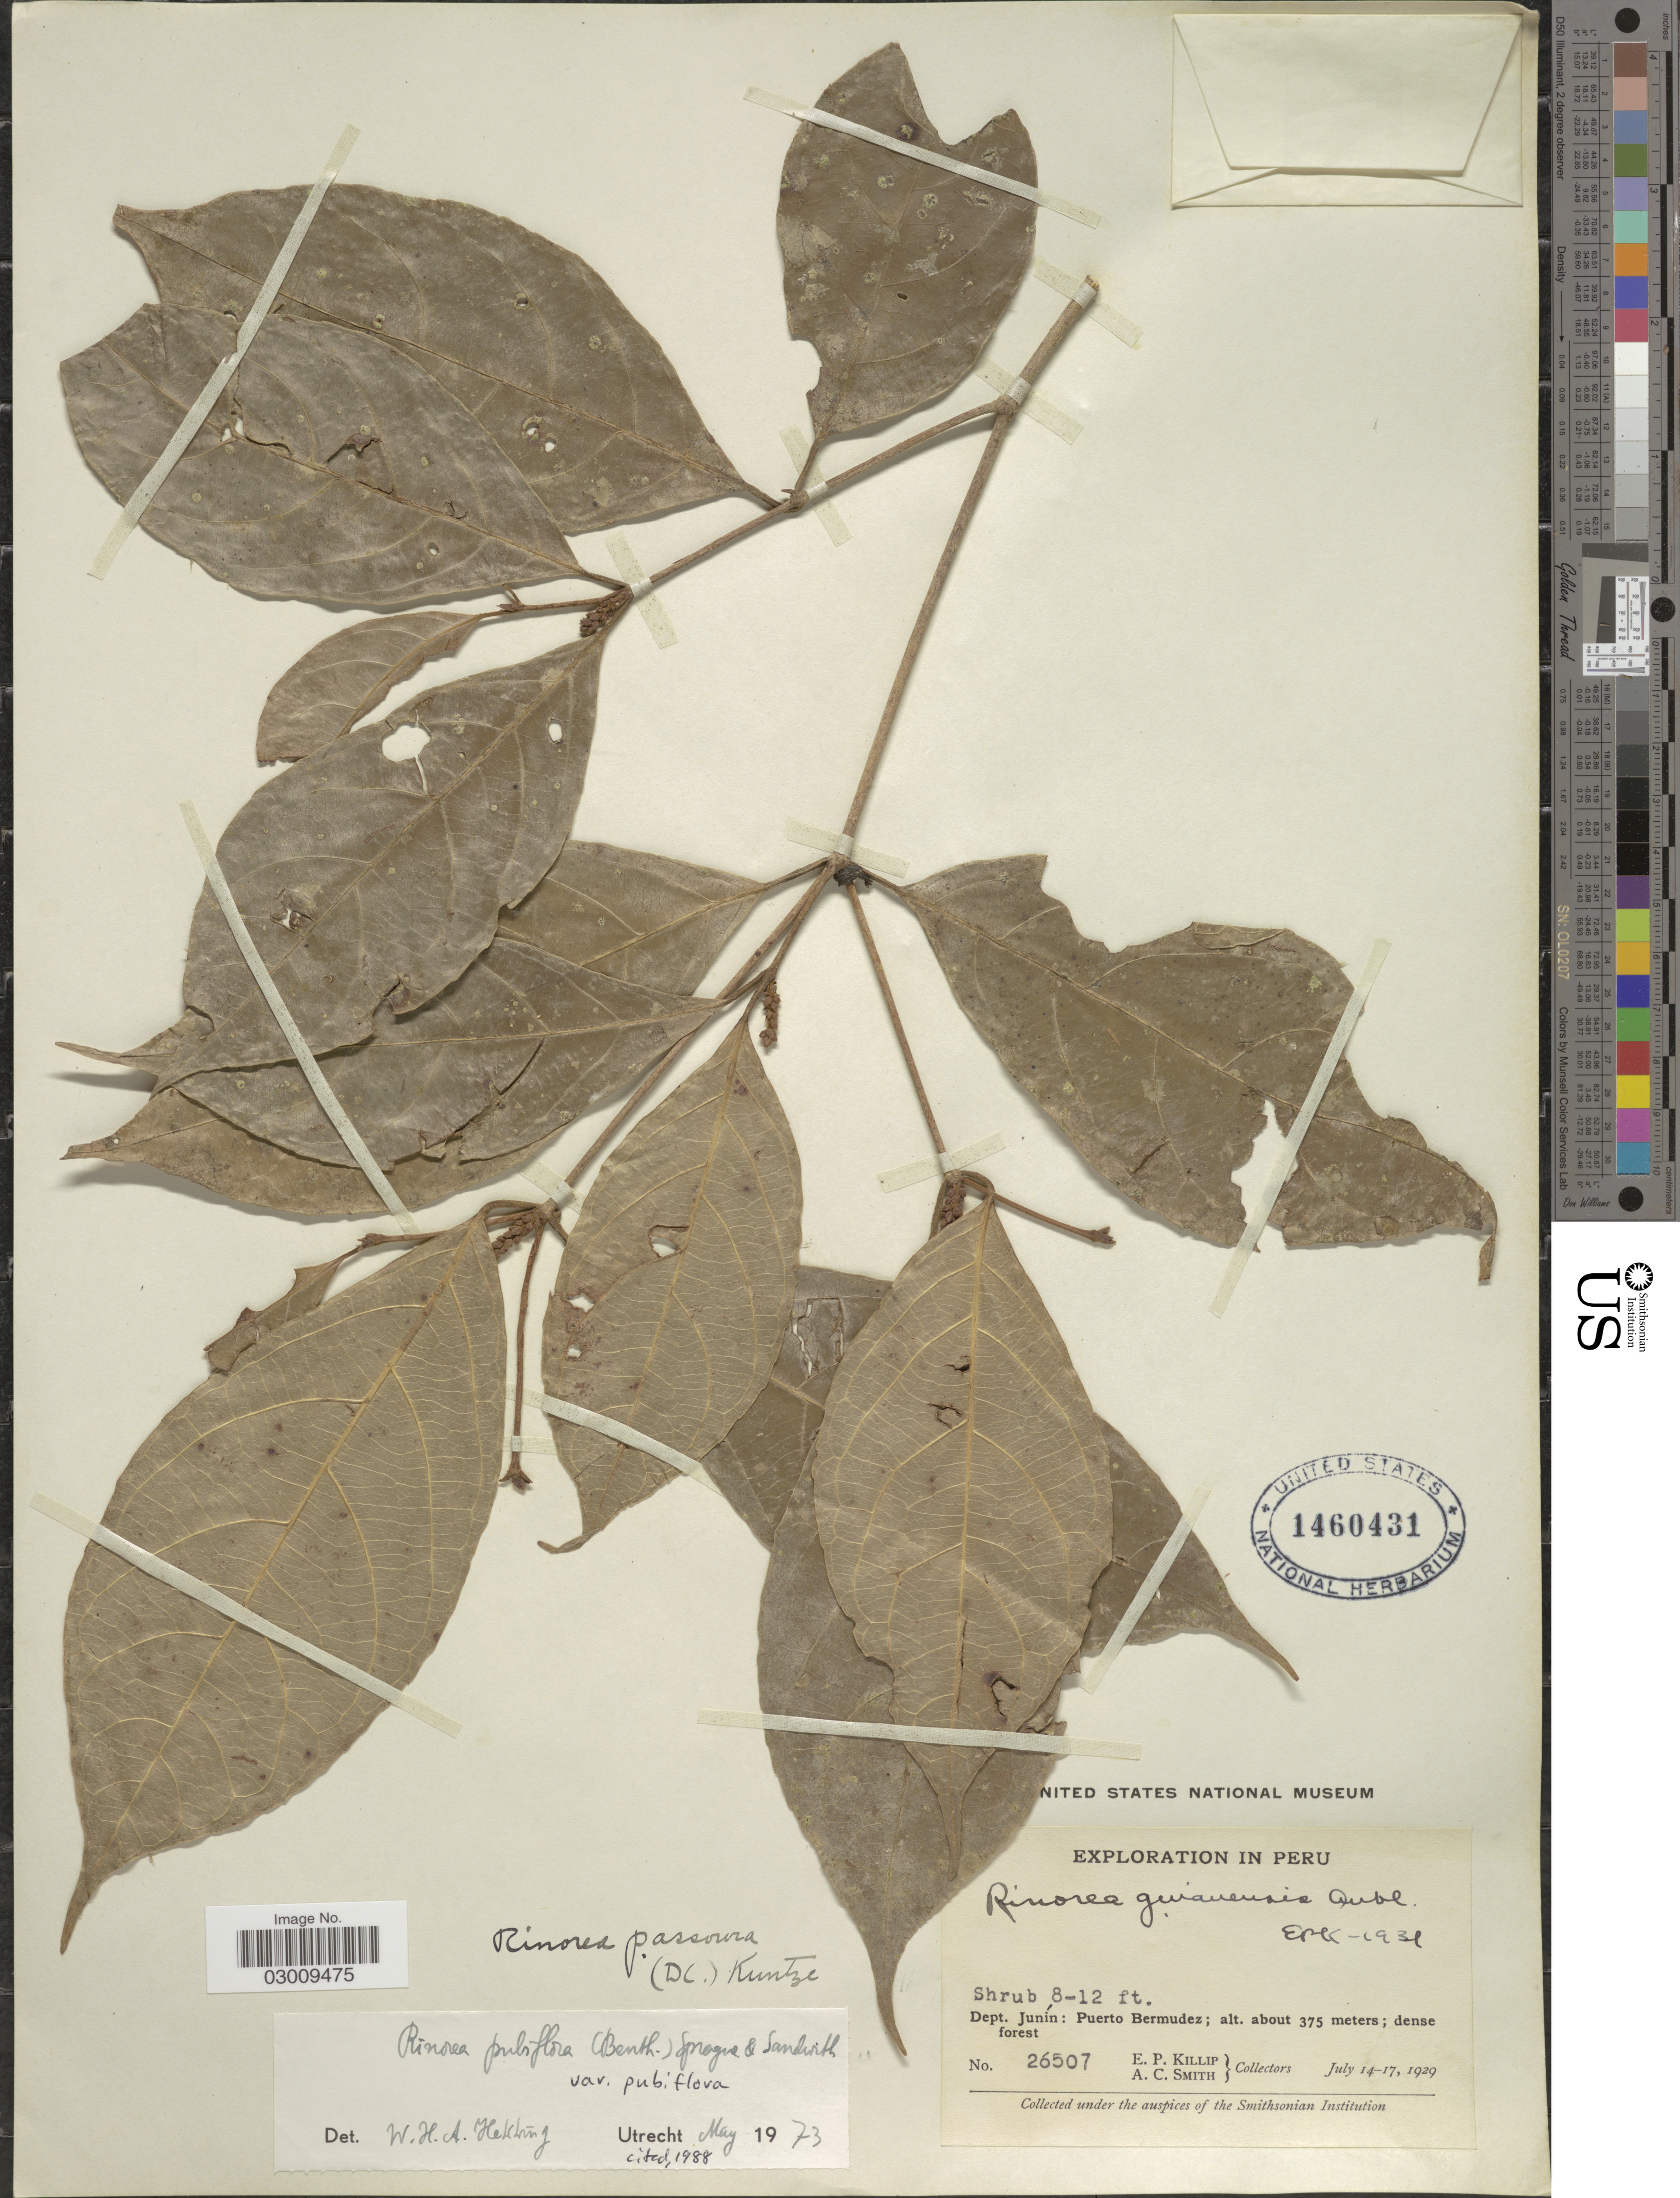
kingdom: Plantae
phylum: Tracheophyta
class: Magnoliopsida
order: Malpighiales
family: Violaceae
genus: Rinorea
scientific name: Rinorea pubiflora var. pubiflora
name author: (Benth.) Sprague & Sandwith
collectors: E. P. Killip & A. C. Smith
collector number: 26507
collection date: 1929-07-14/1929-07-17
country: Peru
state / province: Junín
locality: Dept. Junín: Puerto Bermudez.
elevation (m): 375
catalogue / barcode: US 1460431